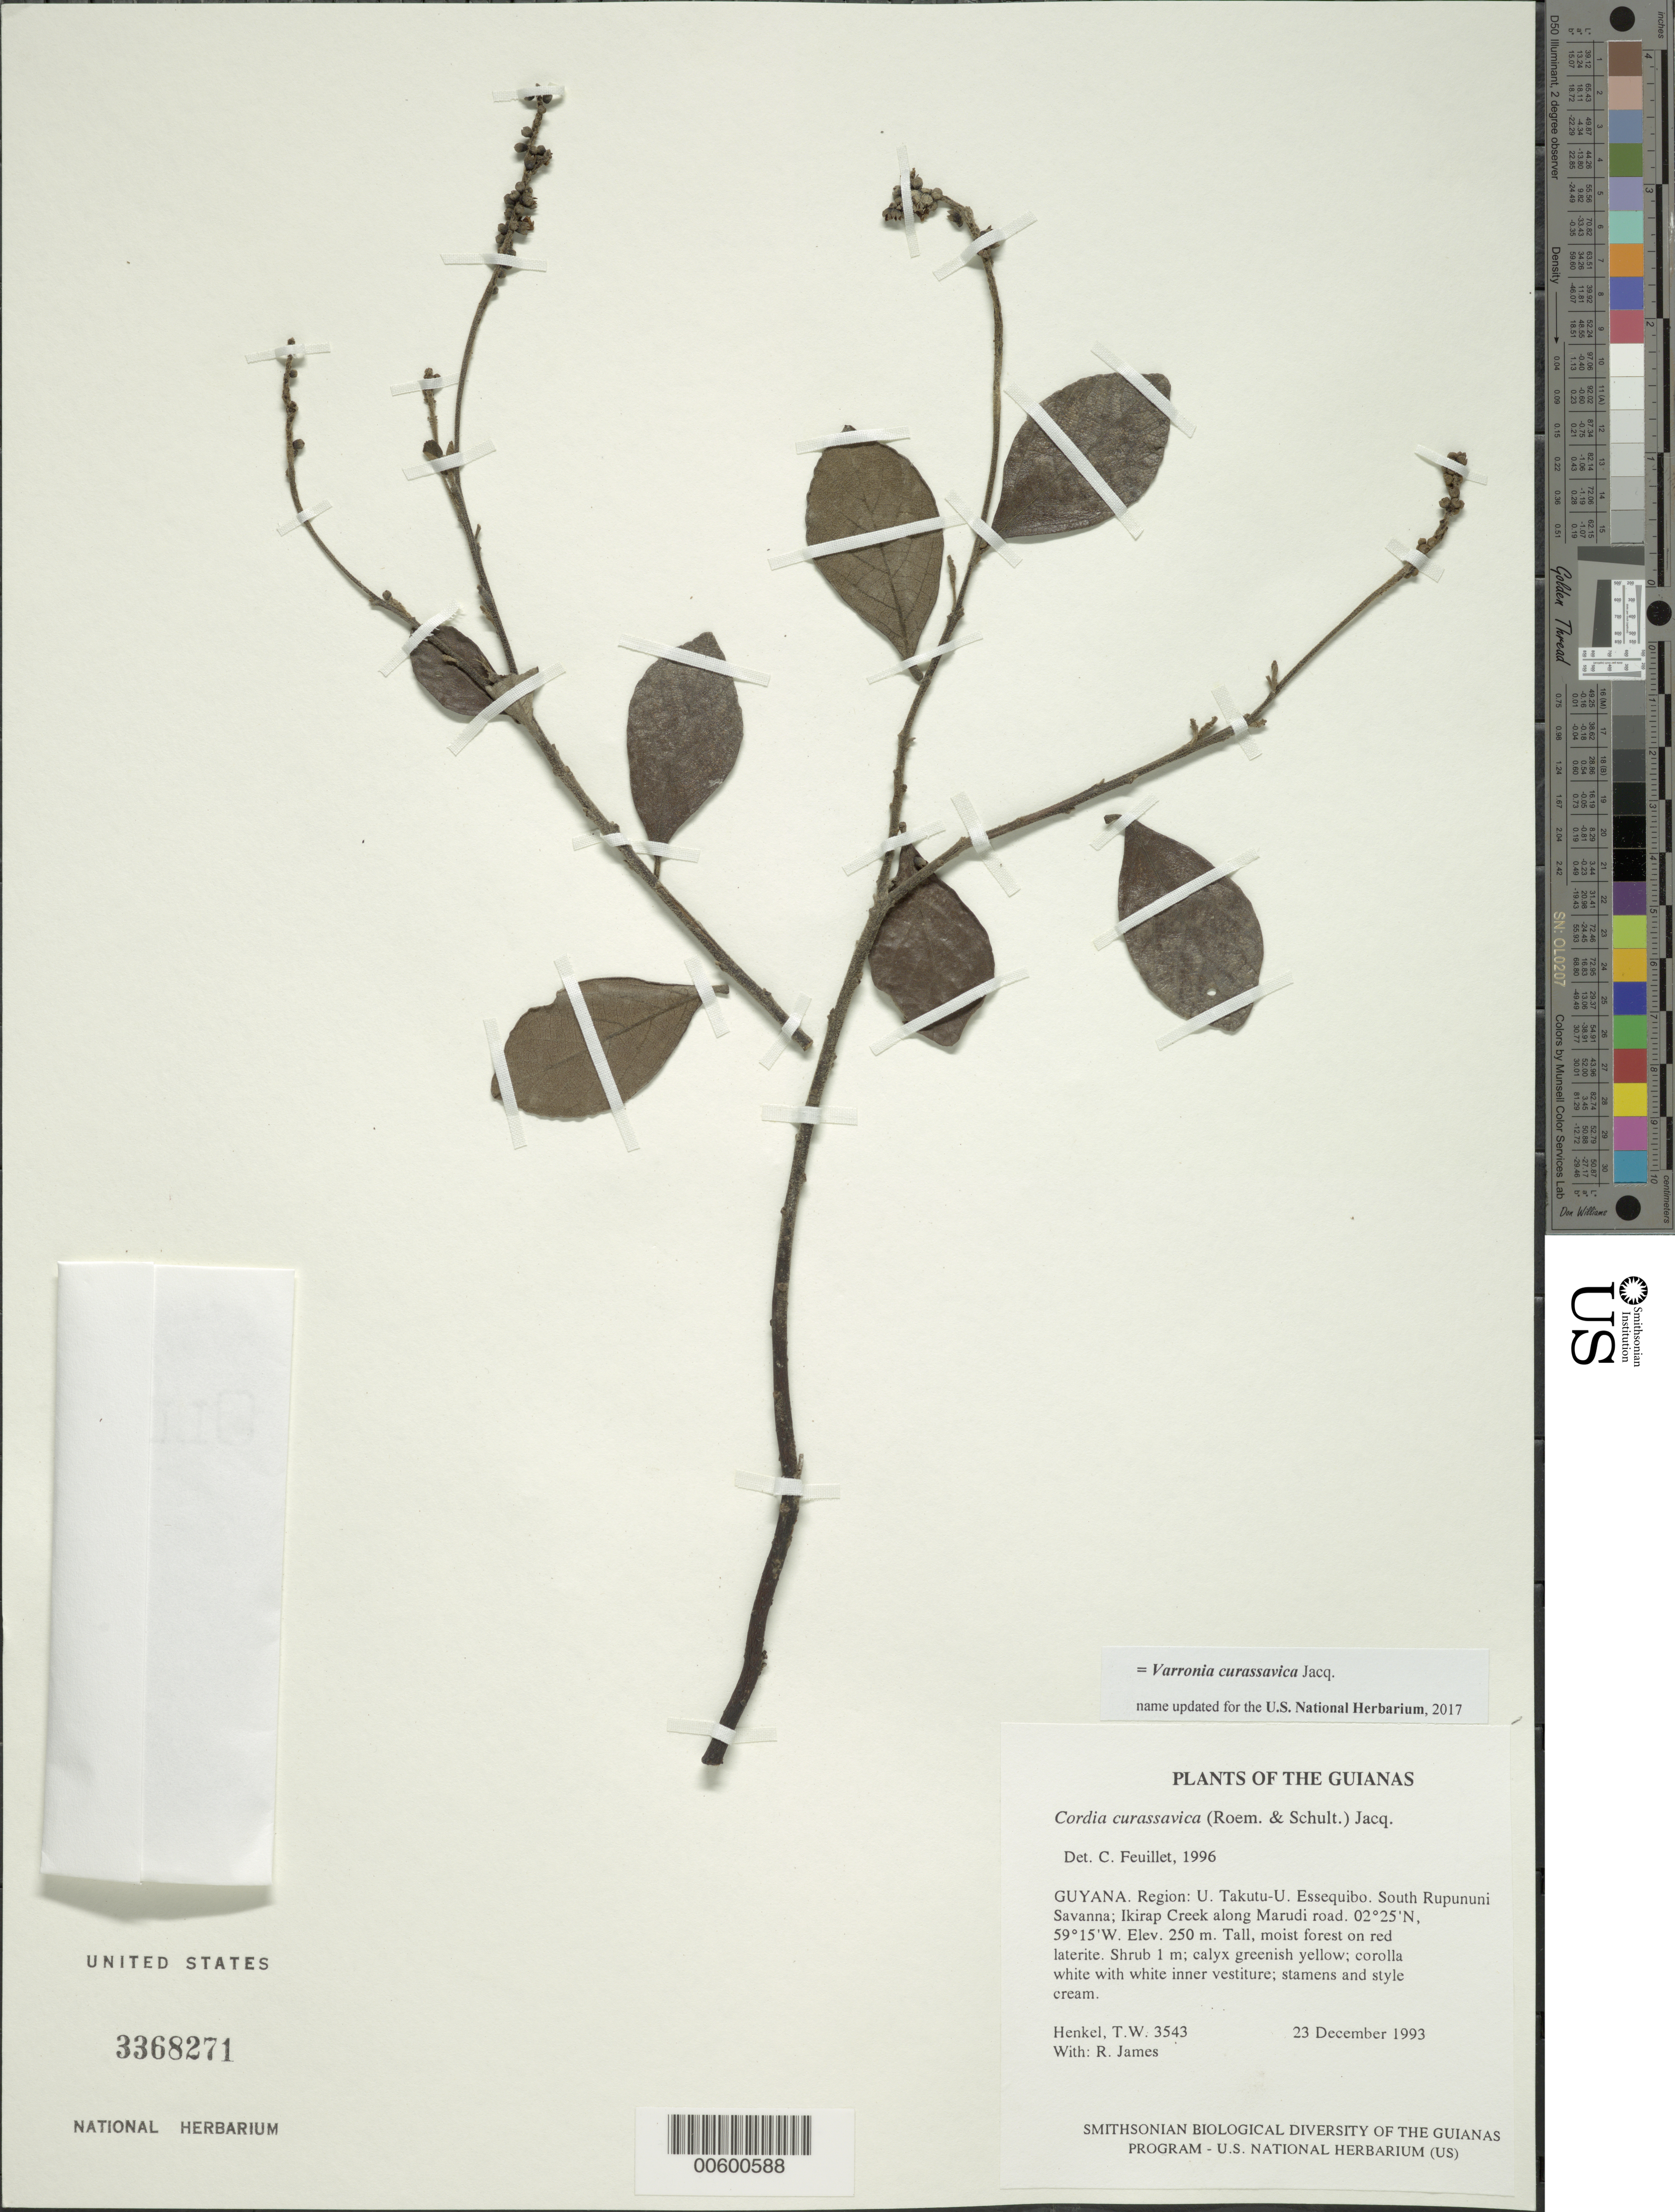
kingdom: Plantae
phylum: Tracheophyta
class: Magnoliopsida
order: Boraginales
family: Cordiaceae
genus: Varronia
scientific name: Varronia curassavica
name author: Jacq.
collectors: T. Henkel & R. James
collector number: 3543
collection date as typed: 23 December 1993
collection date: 1993-12-23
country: Guyana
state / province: U. Takutu-U. Essequibo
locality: South Rupununi Savanna; Ikirap Creek along Marudi road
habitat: Tall, moist forest on red laterite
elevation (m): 250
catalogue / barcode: US 3368271